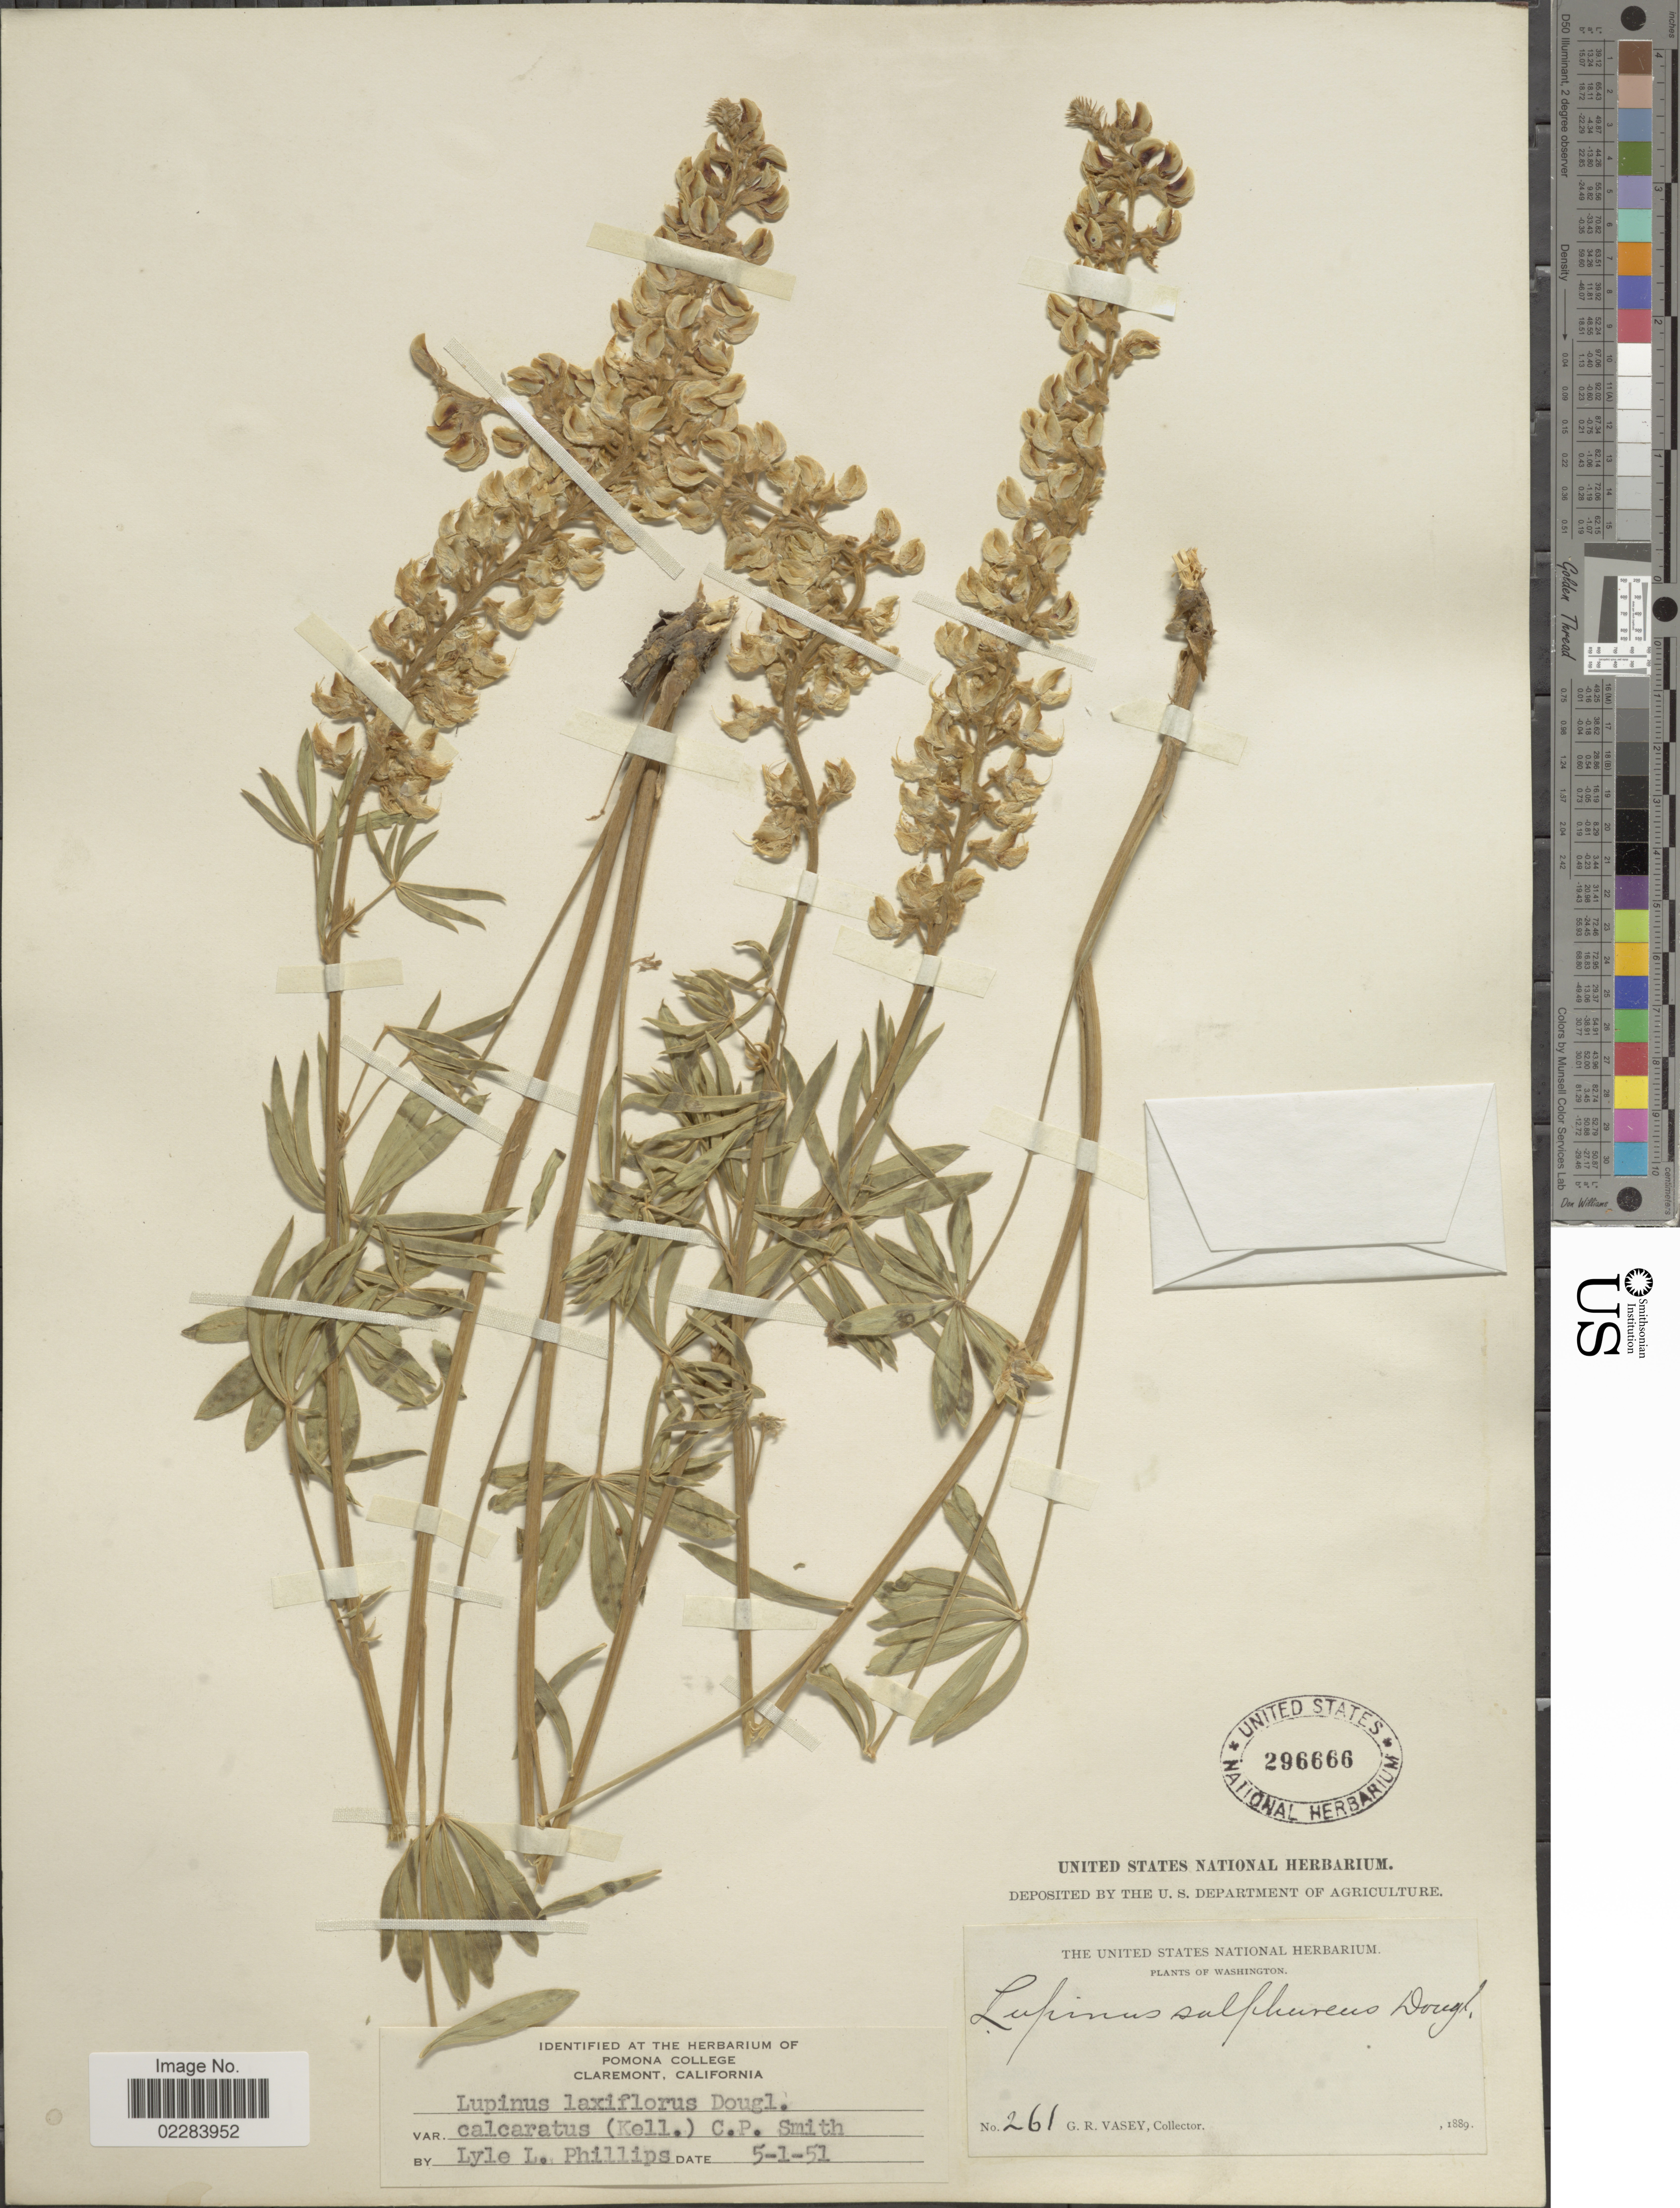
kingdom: Plantae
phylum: Tracheophyta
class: Magnoliopsida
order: Fabales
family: Fabaceae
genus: Lupinus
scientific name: Lupinus arbustus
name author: Lindl.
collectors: G. R. Vasey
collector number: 261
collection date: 1889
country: United States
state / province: Washington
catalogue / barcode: US 296666